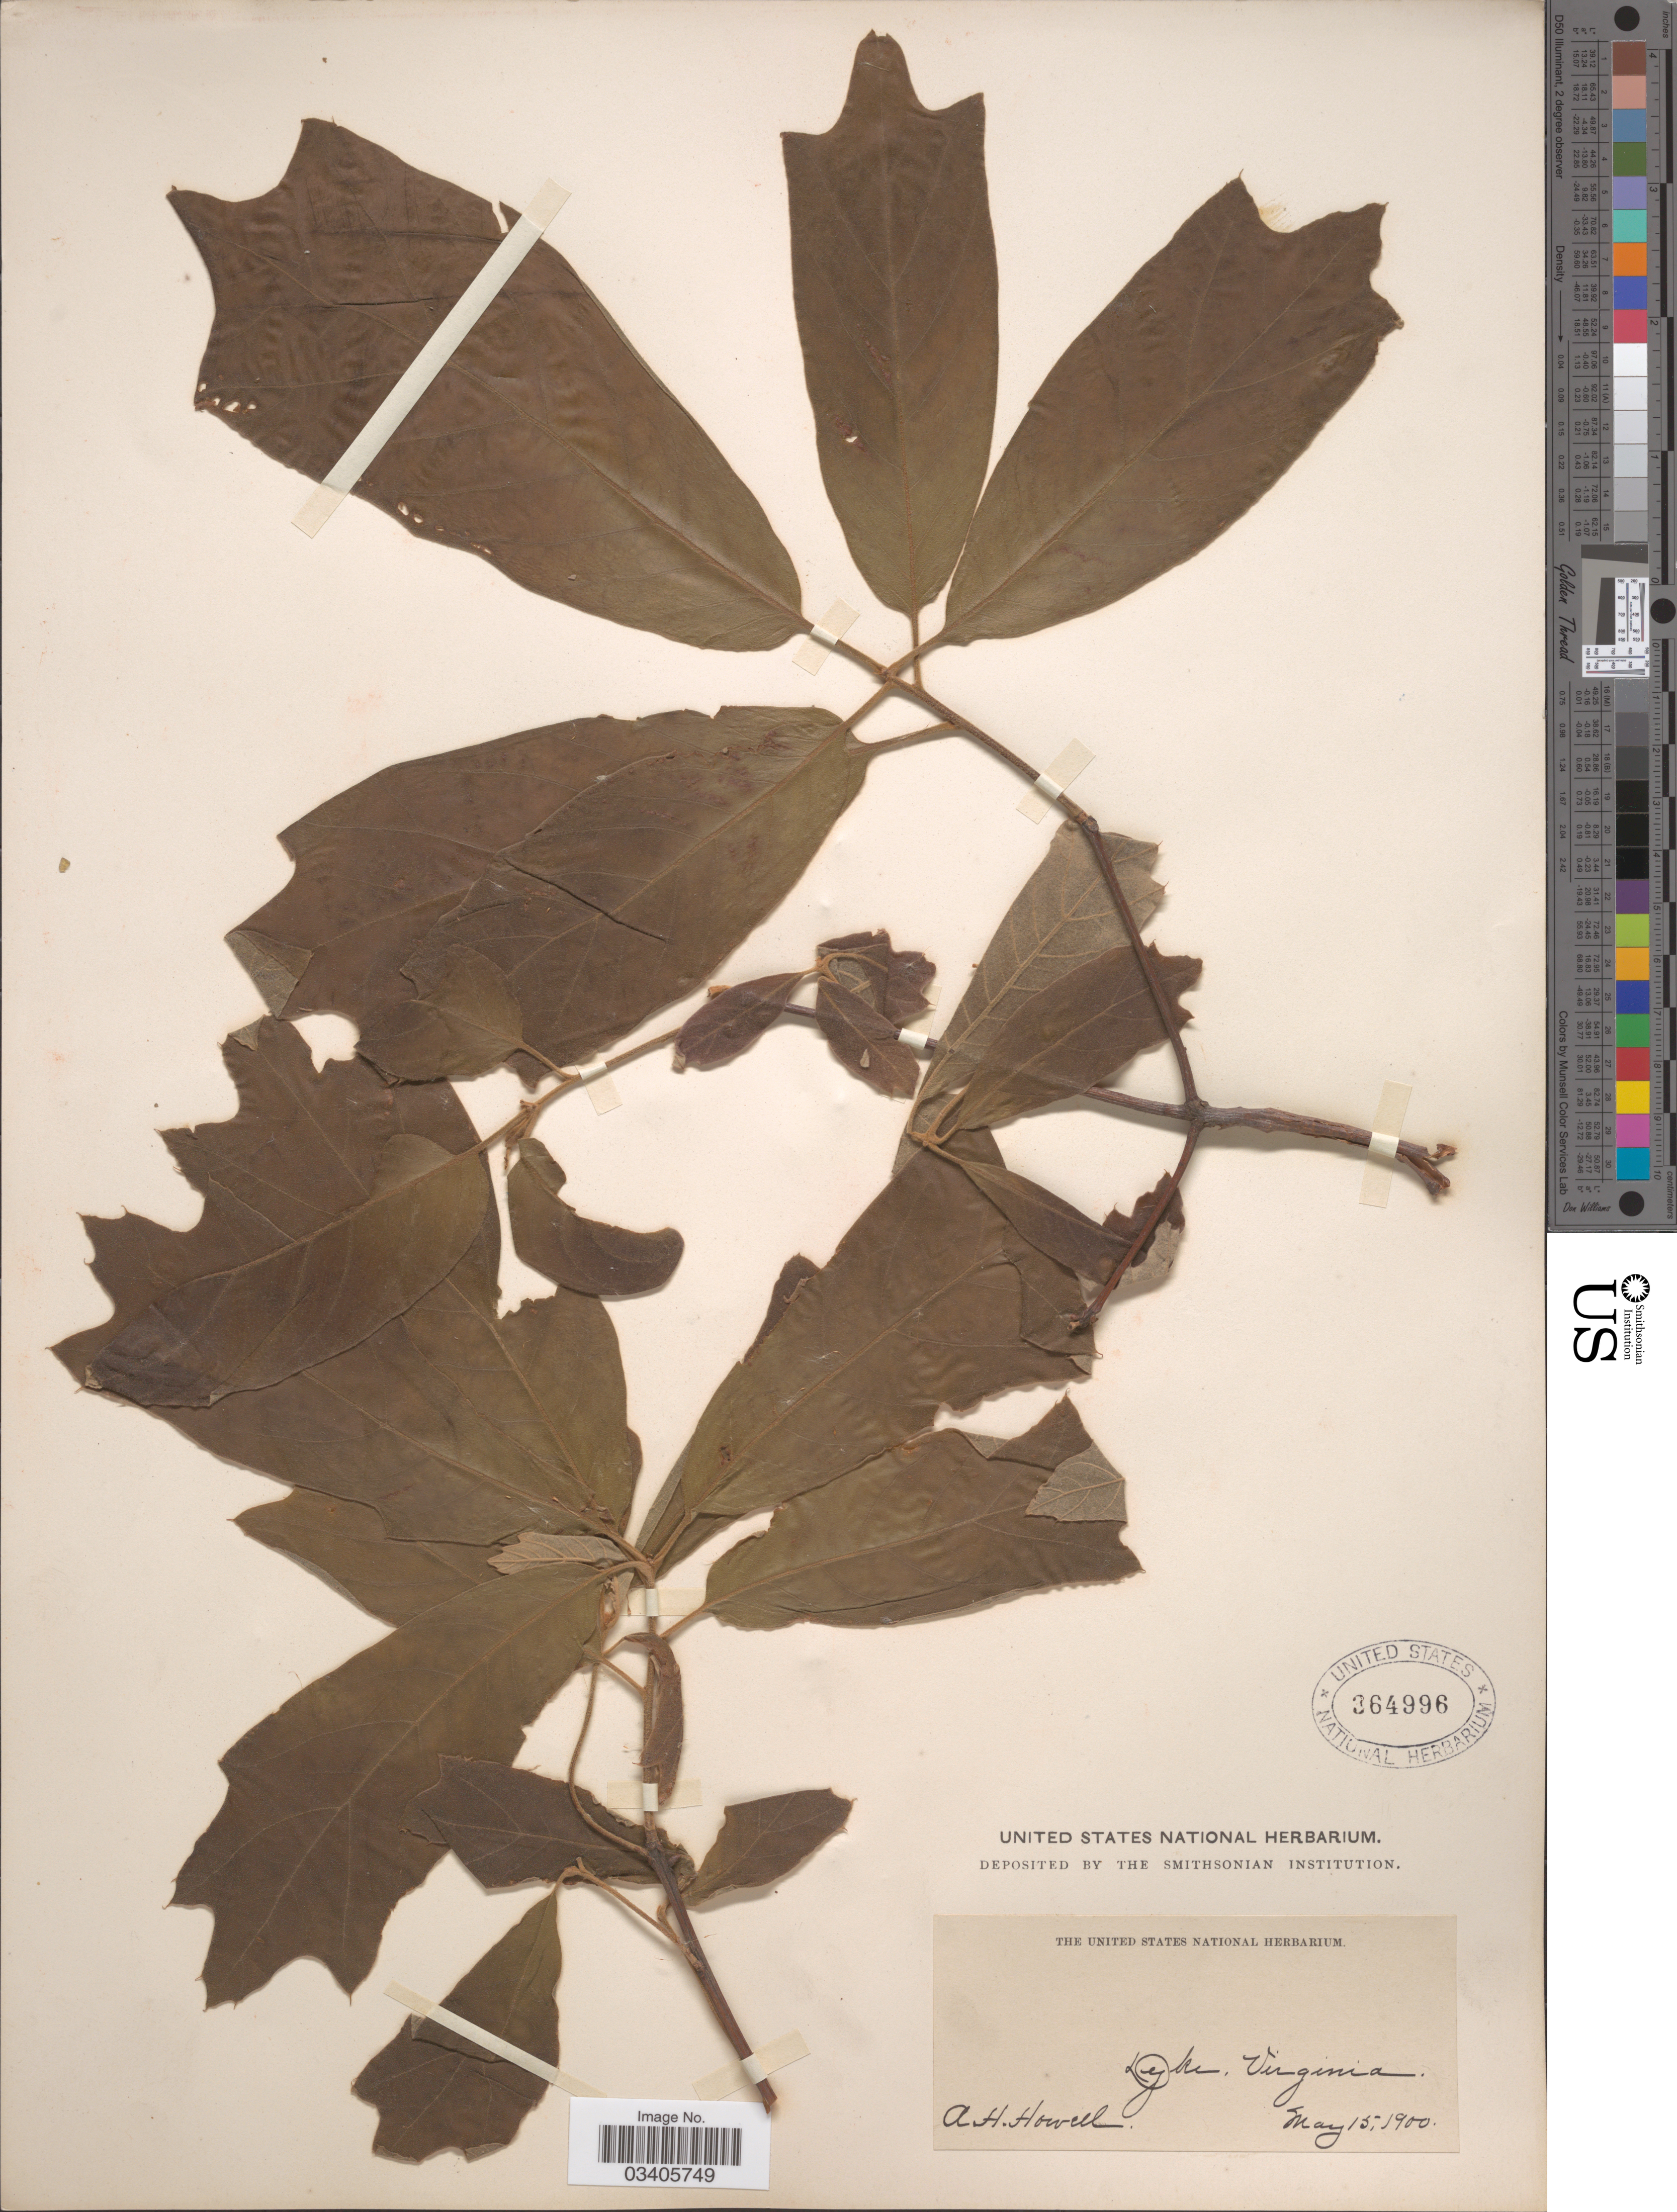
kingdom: Plantae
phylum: Tracheophyta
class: Magnoliopsida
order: Fagales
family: Fagaceae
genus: Quercus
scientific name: Quercus imbricaria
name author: Michx.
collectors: A. Howell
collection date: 1900-05-15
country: United States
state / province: Virginia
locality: Lyke.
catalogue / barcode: US 364996